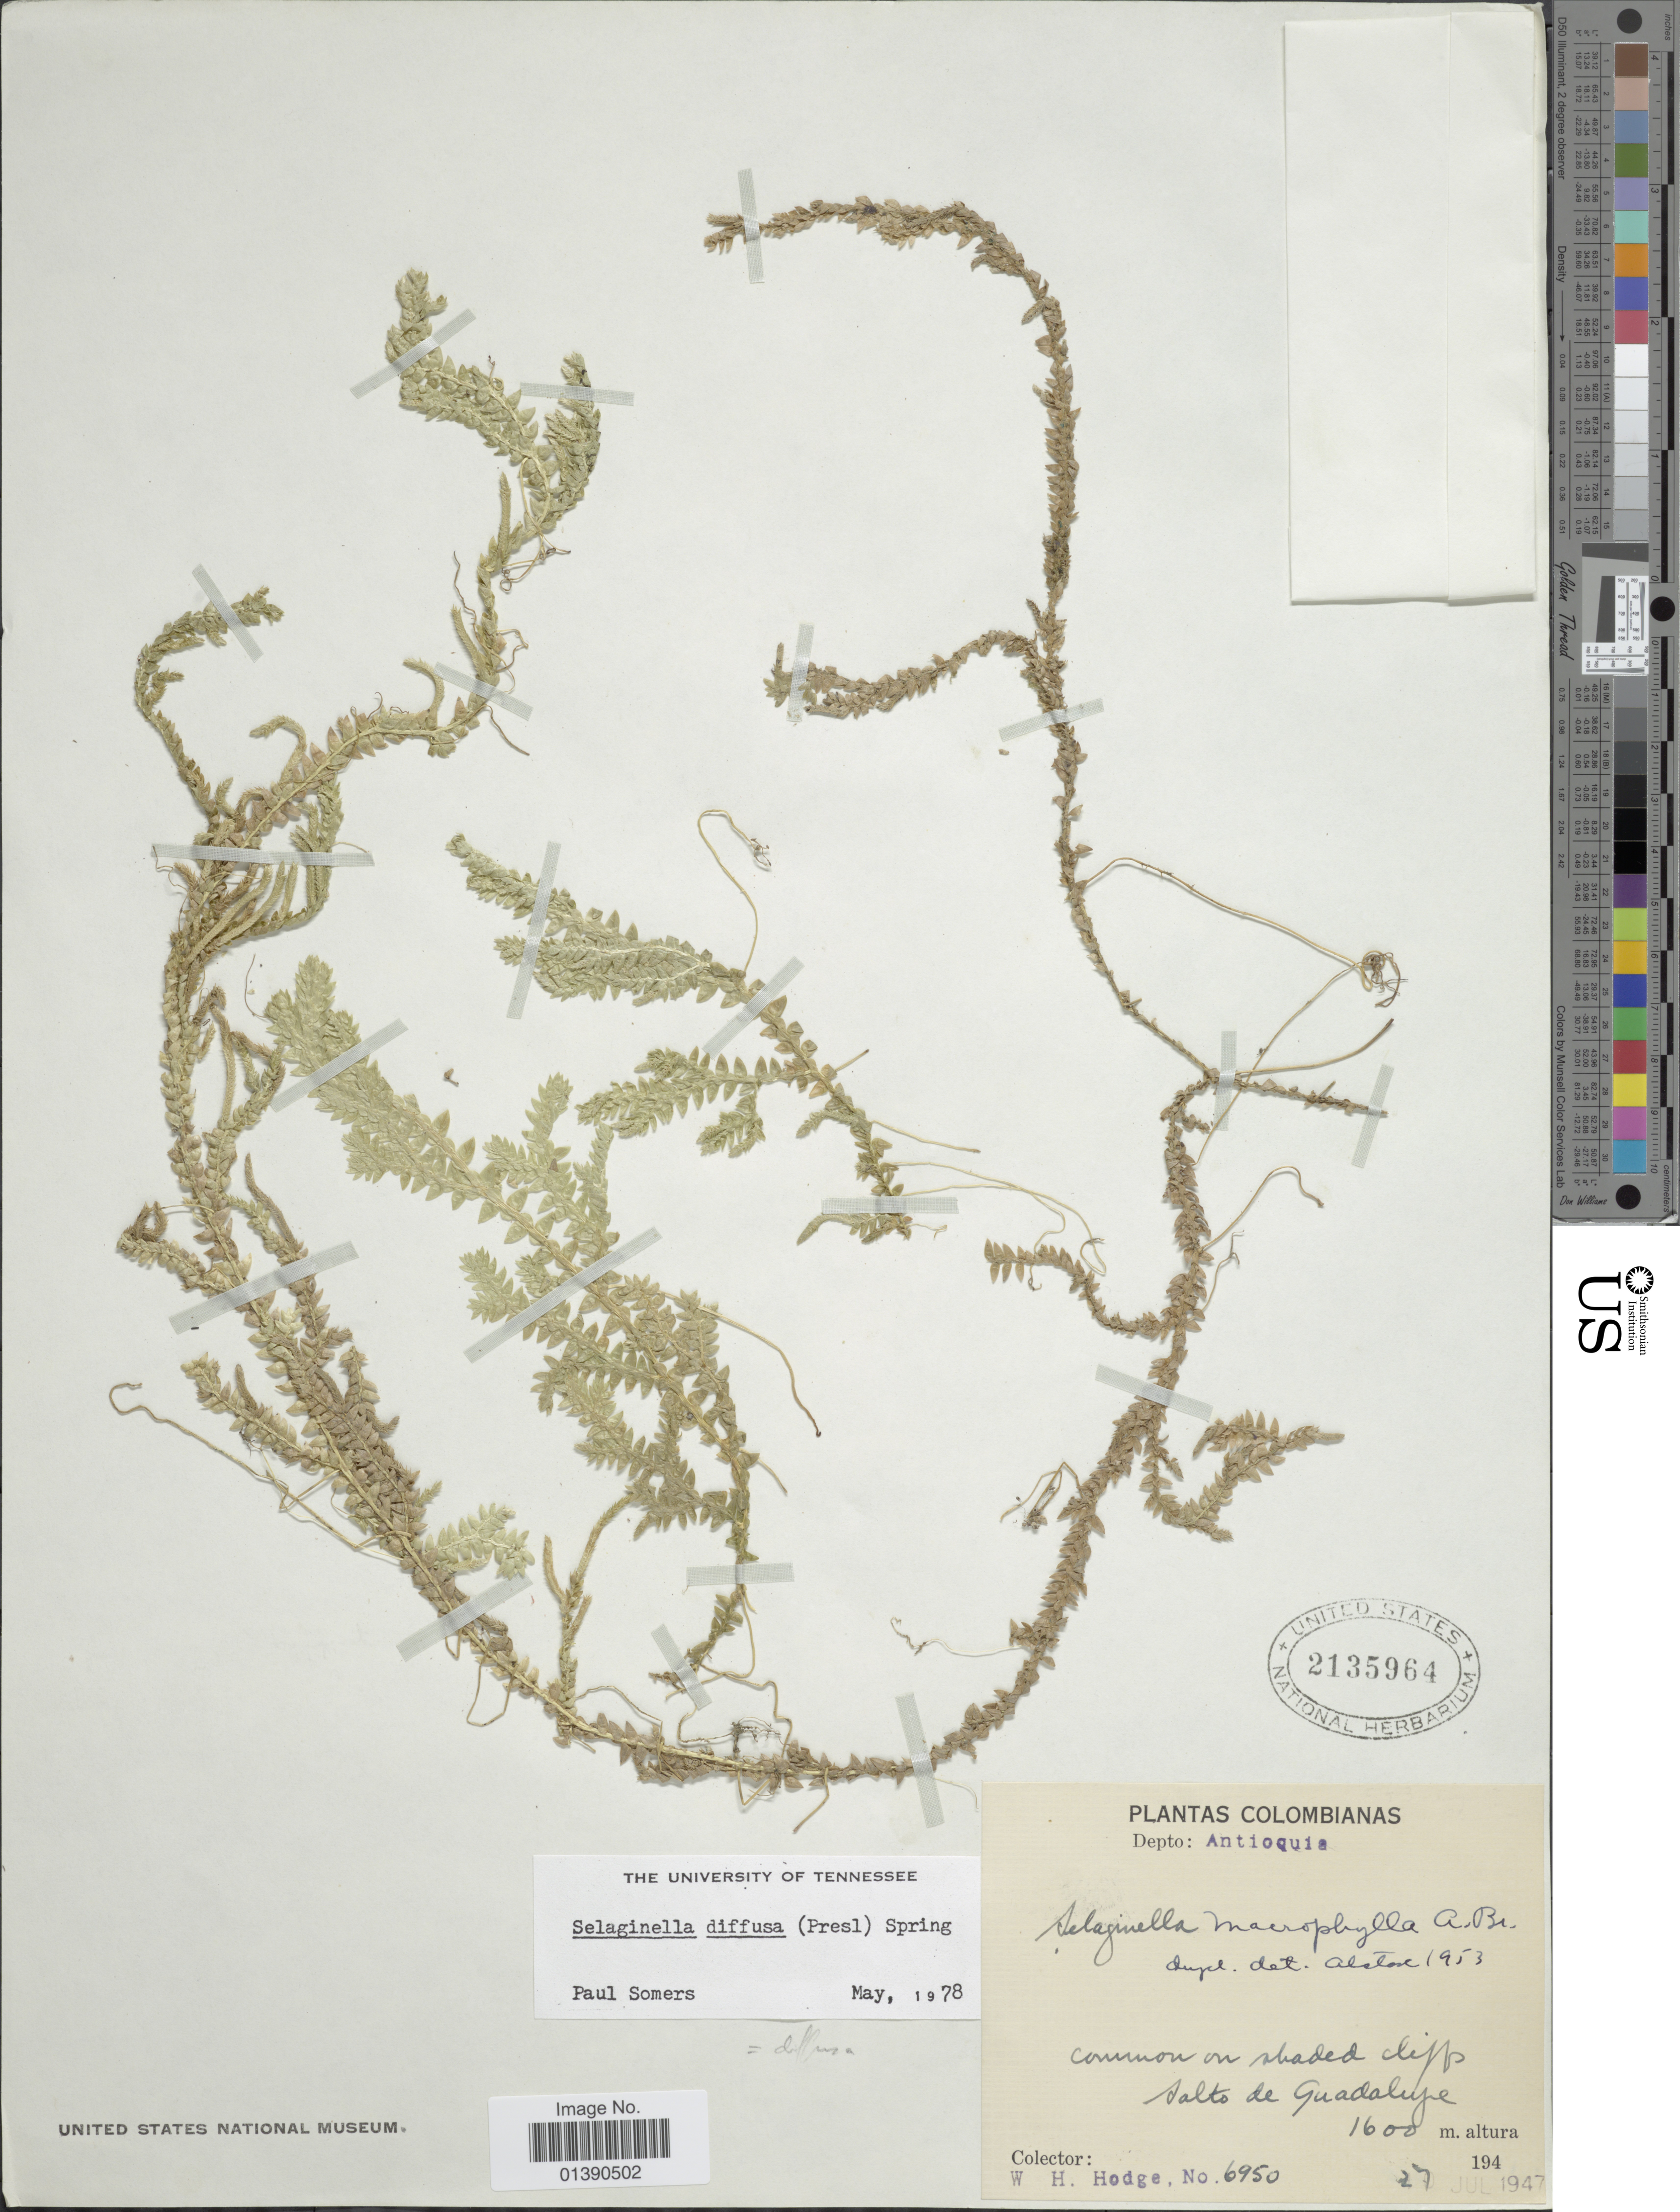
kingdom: Plantae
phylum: Tracheophyta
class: Lycopodiopsida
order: Selaginellales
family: Selaginellaceae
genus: Selaginella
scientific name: Selaginella diffusa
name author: (C. Presl) Spring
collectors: W. Hodge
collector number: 6950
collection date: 1947-07-27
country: Colombia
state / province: Antioquia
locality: Salto de Guadalupe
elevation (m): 1600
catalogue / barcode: US 2135964